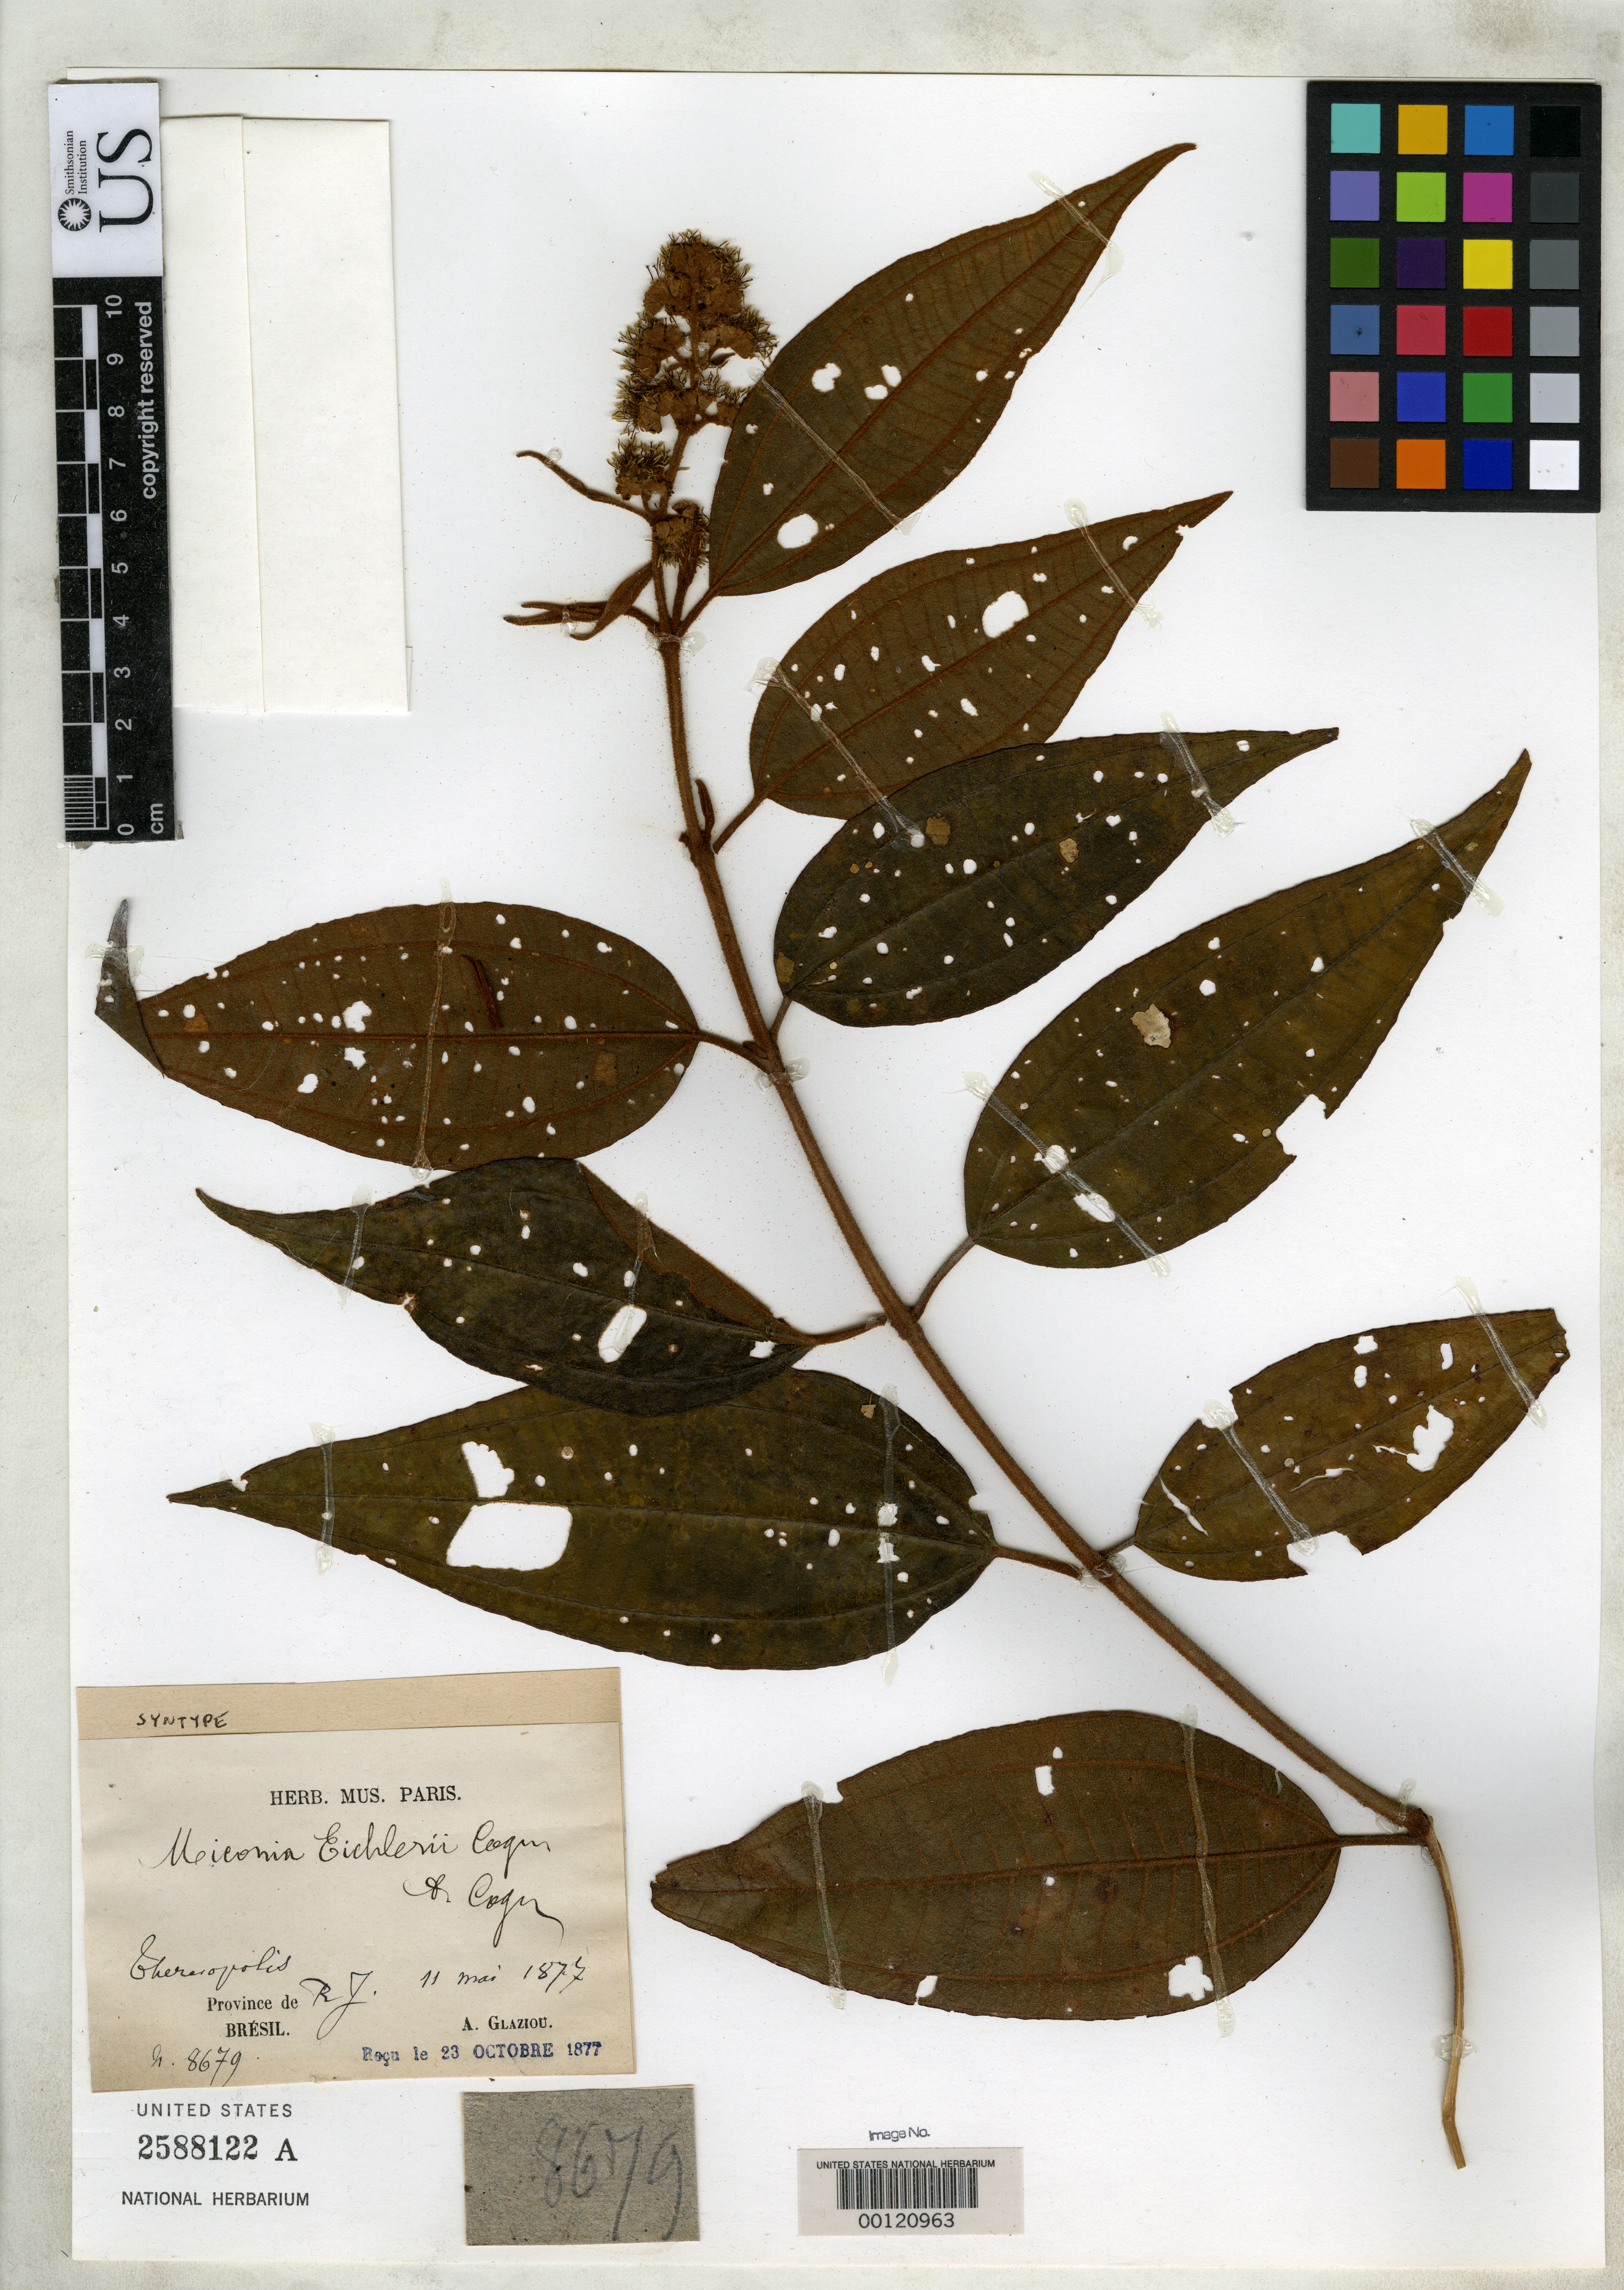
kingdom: Plantae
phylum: Tracheophyta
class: Magnoliopsida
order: Myrtales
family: Melastomataceae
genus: Miconia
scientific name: Miconia eichleri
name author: Cogn. in Mart.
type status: Syntype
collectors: A. F. M. Glaziou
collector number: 8679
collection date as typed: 11 May 1877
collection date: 1877-05-11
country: Brazil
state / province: Rio de Janeiro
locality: Theresopolis.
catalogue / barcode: US 2588122A